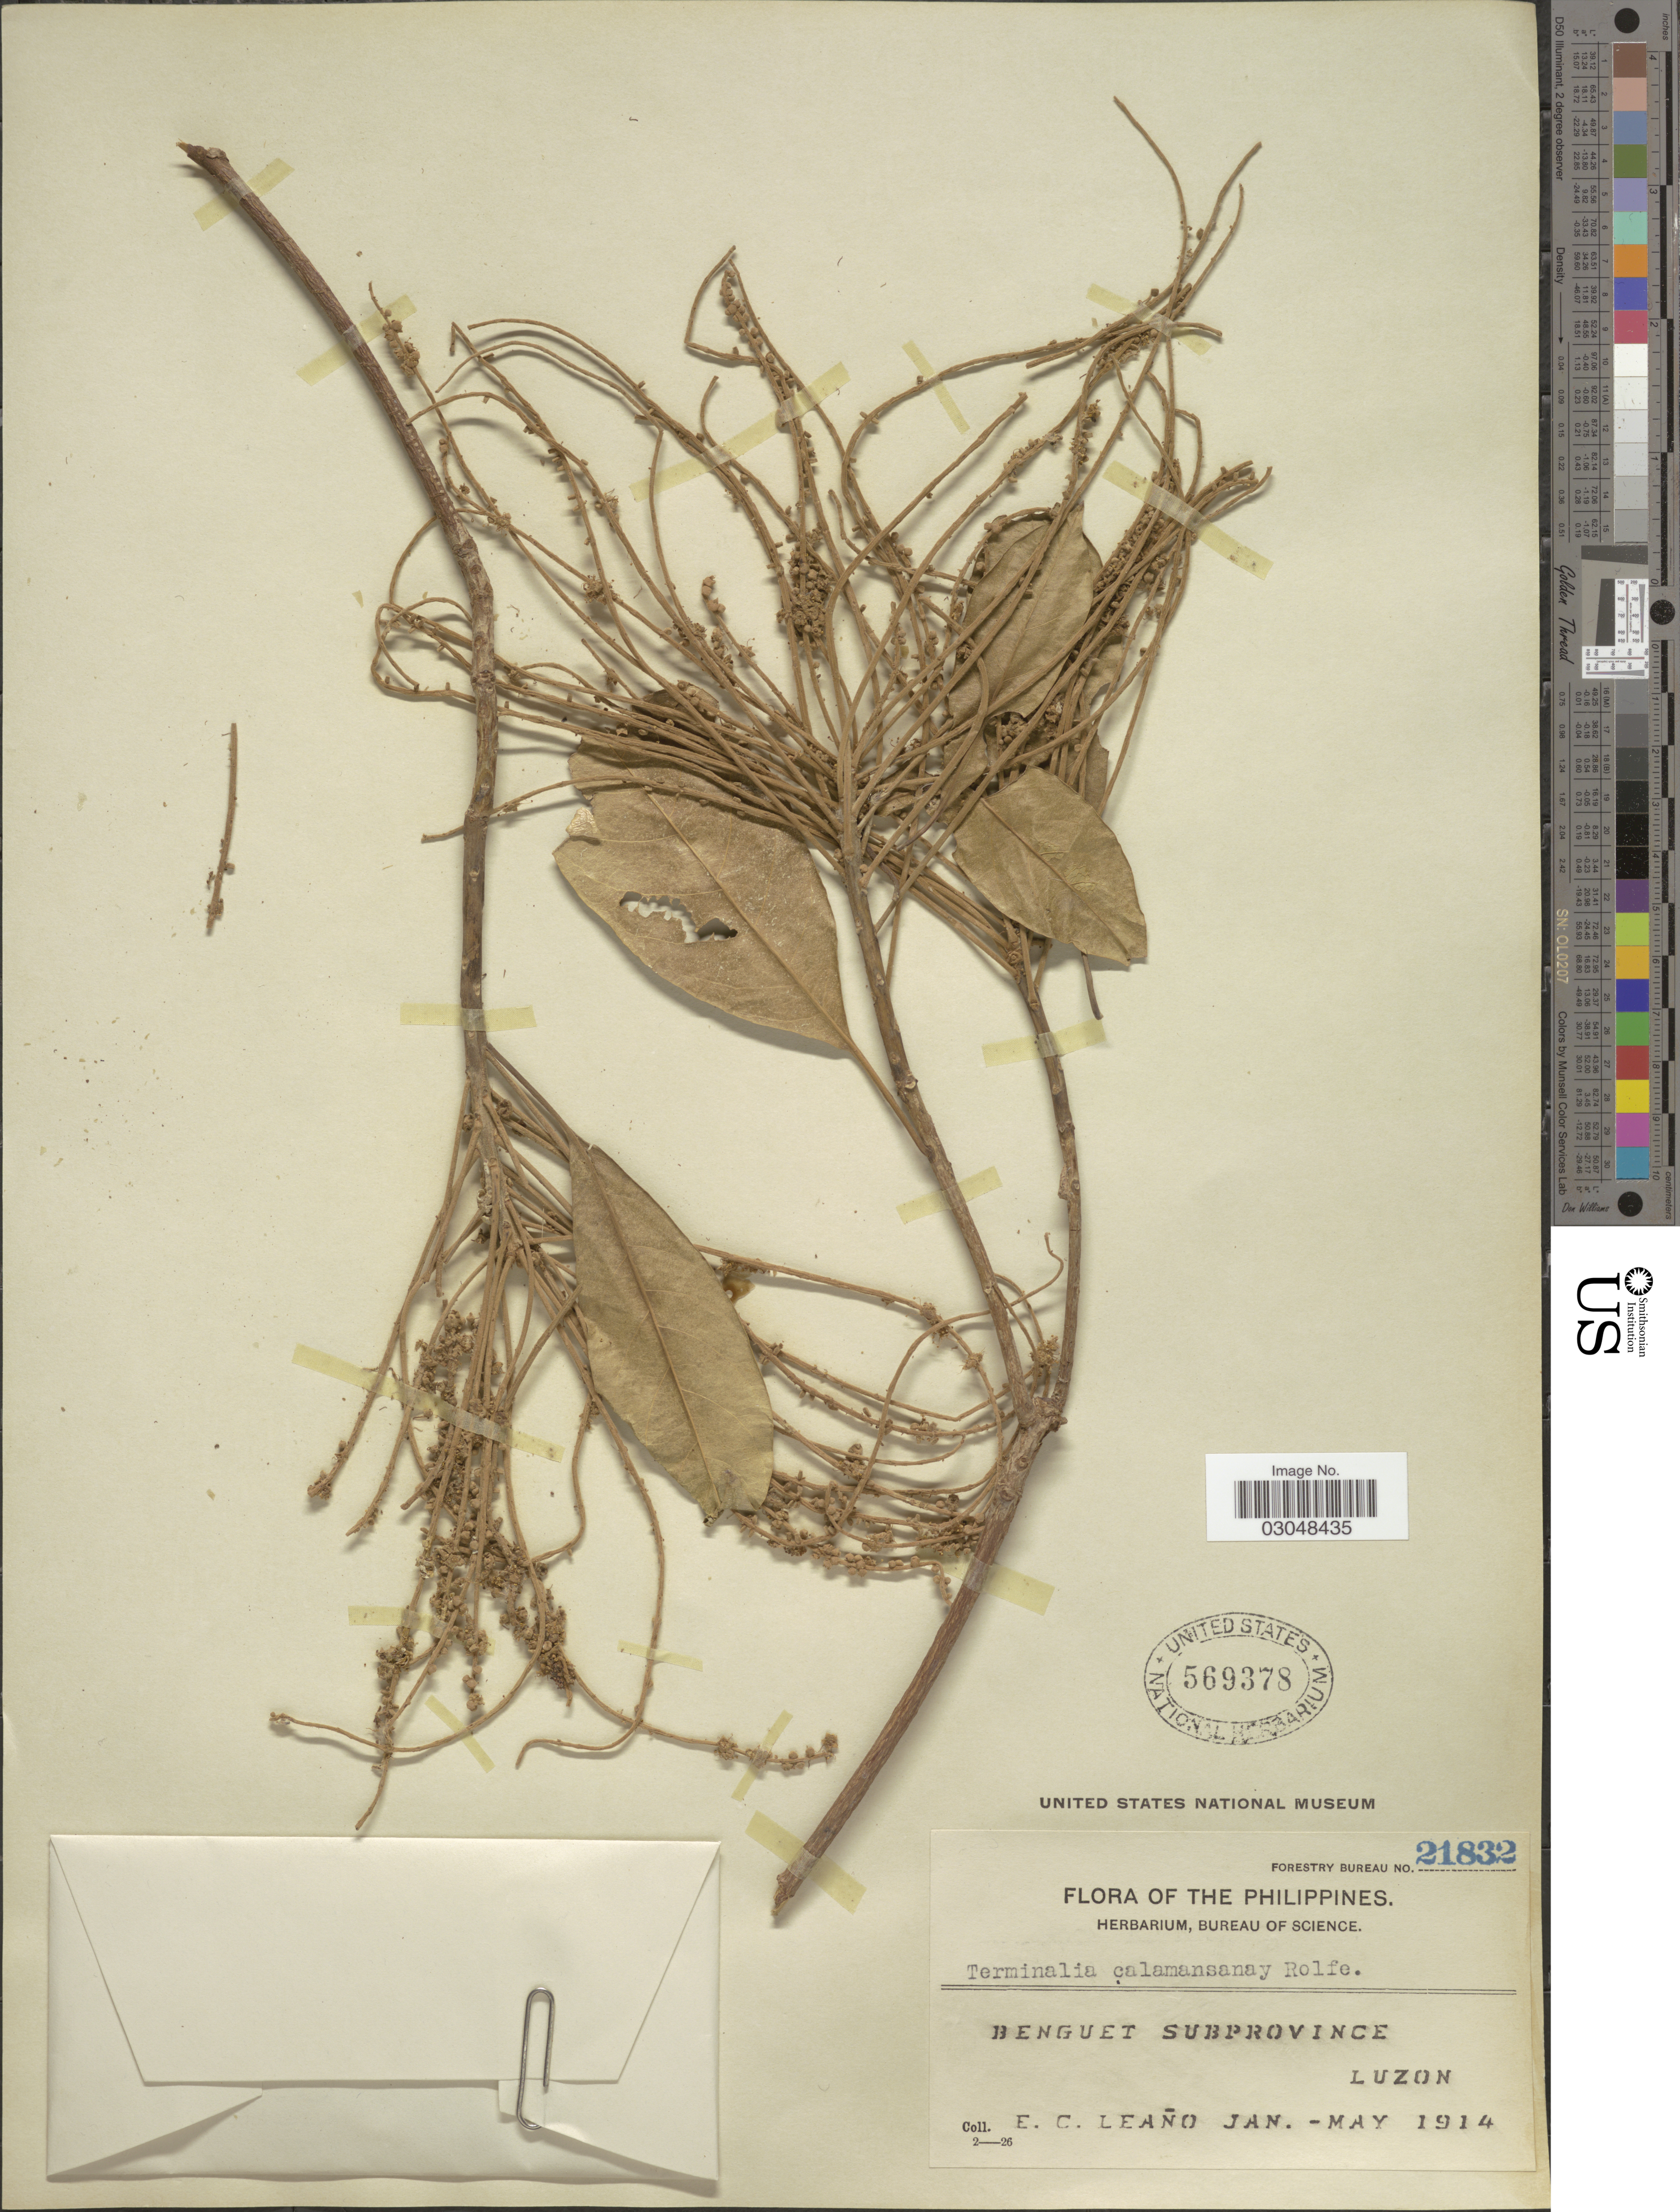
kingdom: Plantae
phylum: Tracheophyta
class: Magnoliopsida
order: Myrtales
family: Combretaceae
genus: Terminalia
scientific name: Terminalia calamansanai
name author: (Blanco) Rolfe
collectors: E. Leano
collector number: Forestry Bureau 21832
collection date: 1914-01/1914-05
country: Philippines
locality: Benguet Subprovince. Luzon.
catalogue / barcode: US 569378